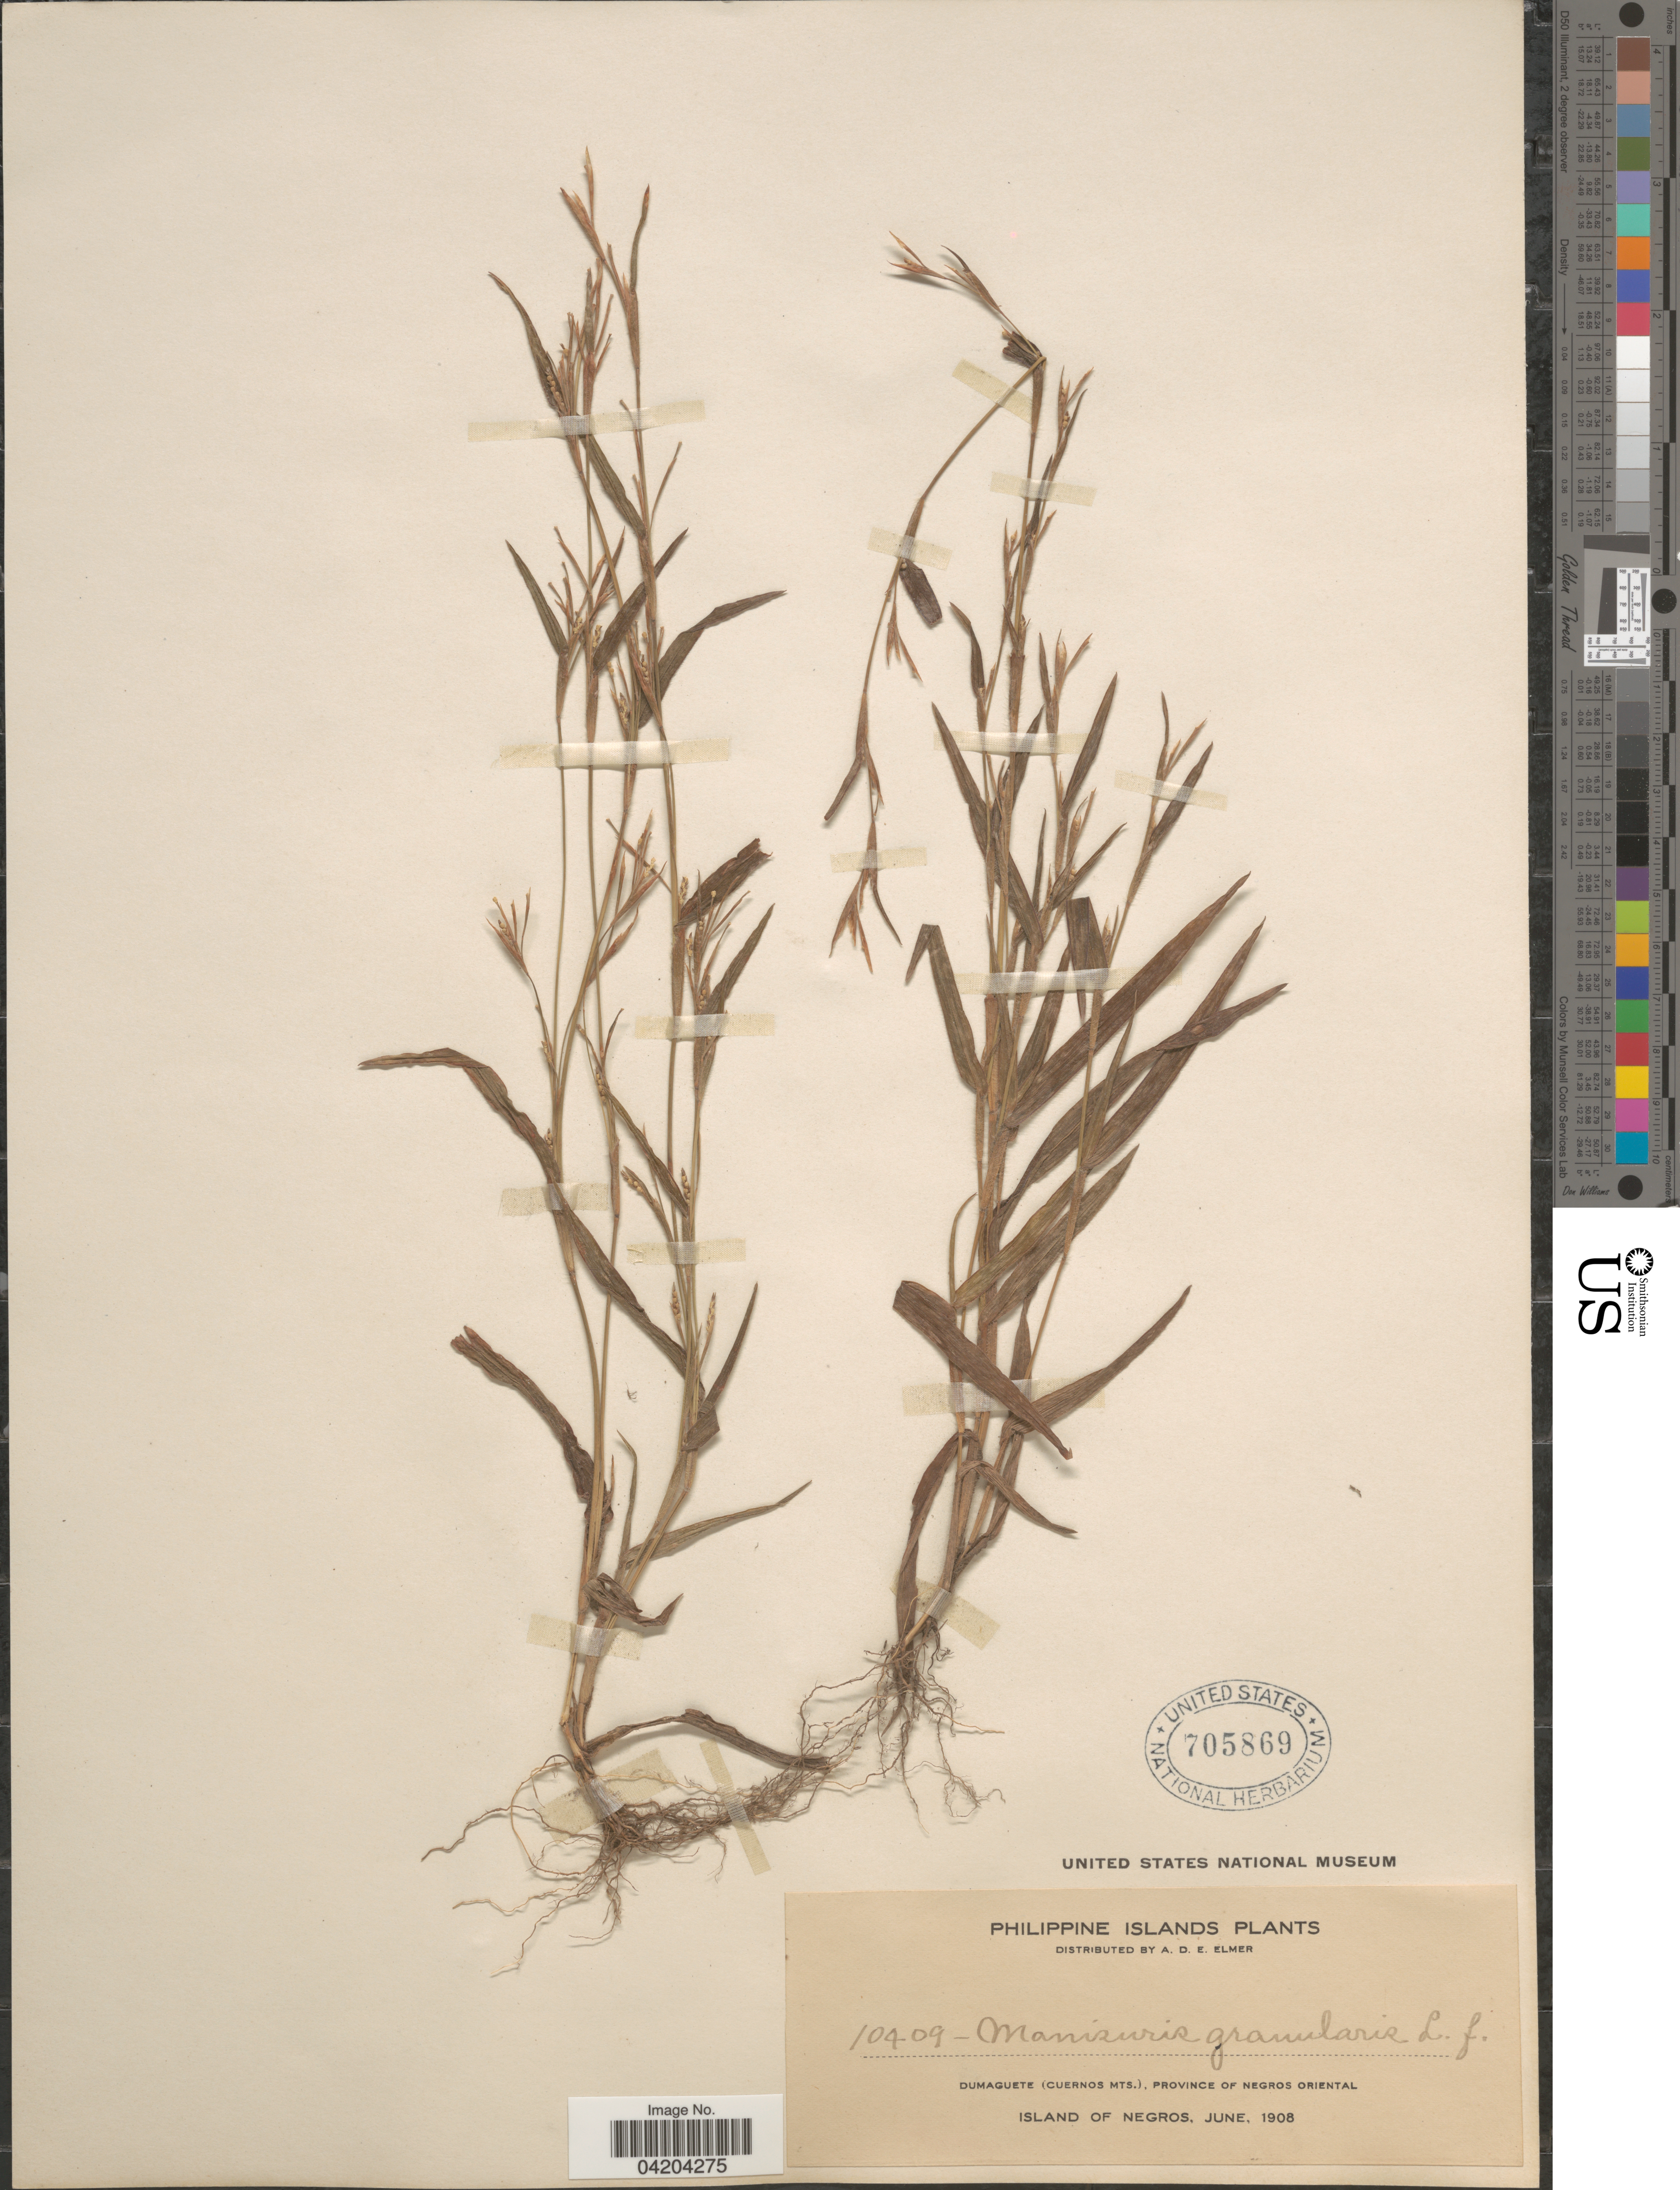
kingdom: Plantae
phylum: Tracheophyta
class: Liliopsida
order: Poales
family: Poaceae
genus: Mnesithea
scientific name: Mnesithea granularis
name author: (L.) de Koning & Sosef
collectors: A. D. E. Elmer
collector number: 10409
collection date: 1908-06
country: Philippines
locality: Dumaguete (Cuernos Mts.), Province of Negros Oriental. Island of Negros.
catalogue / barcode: US 705869